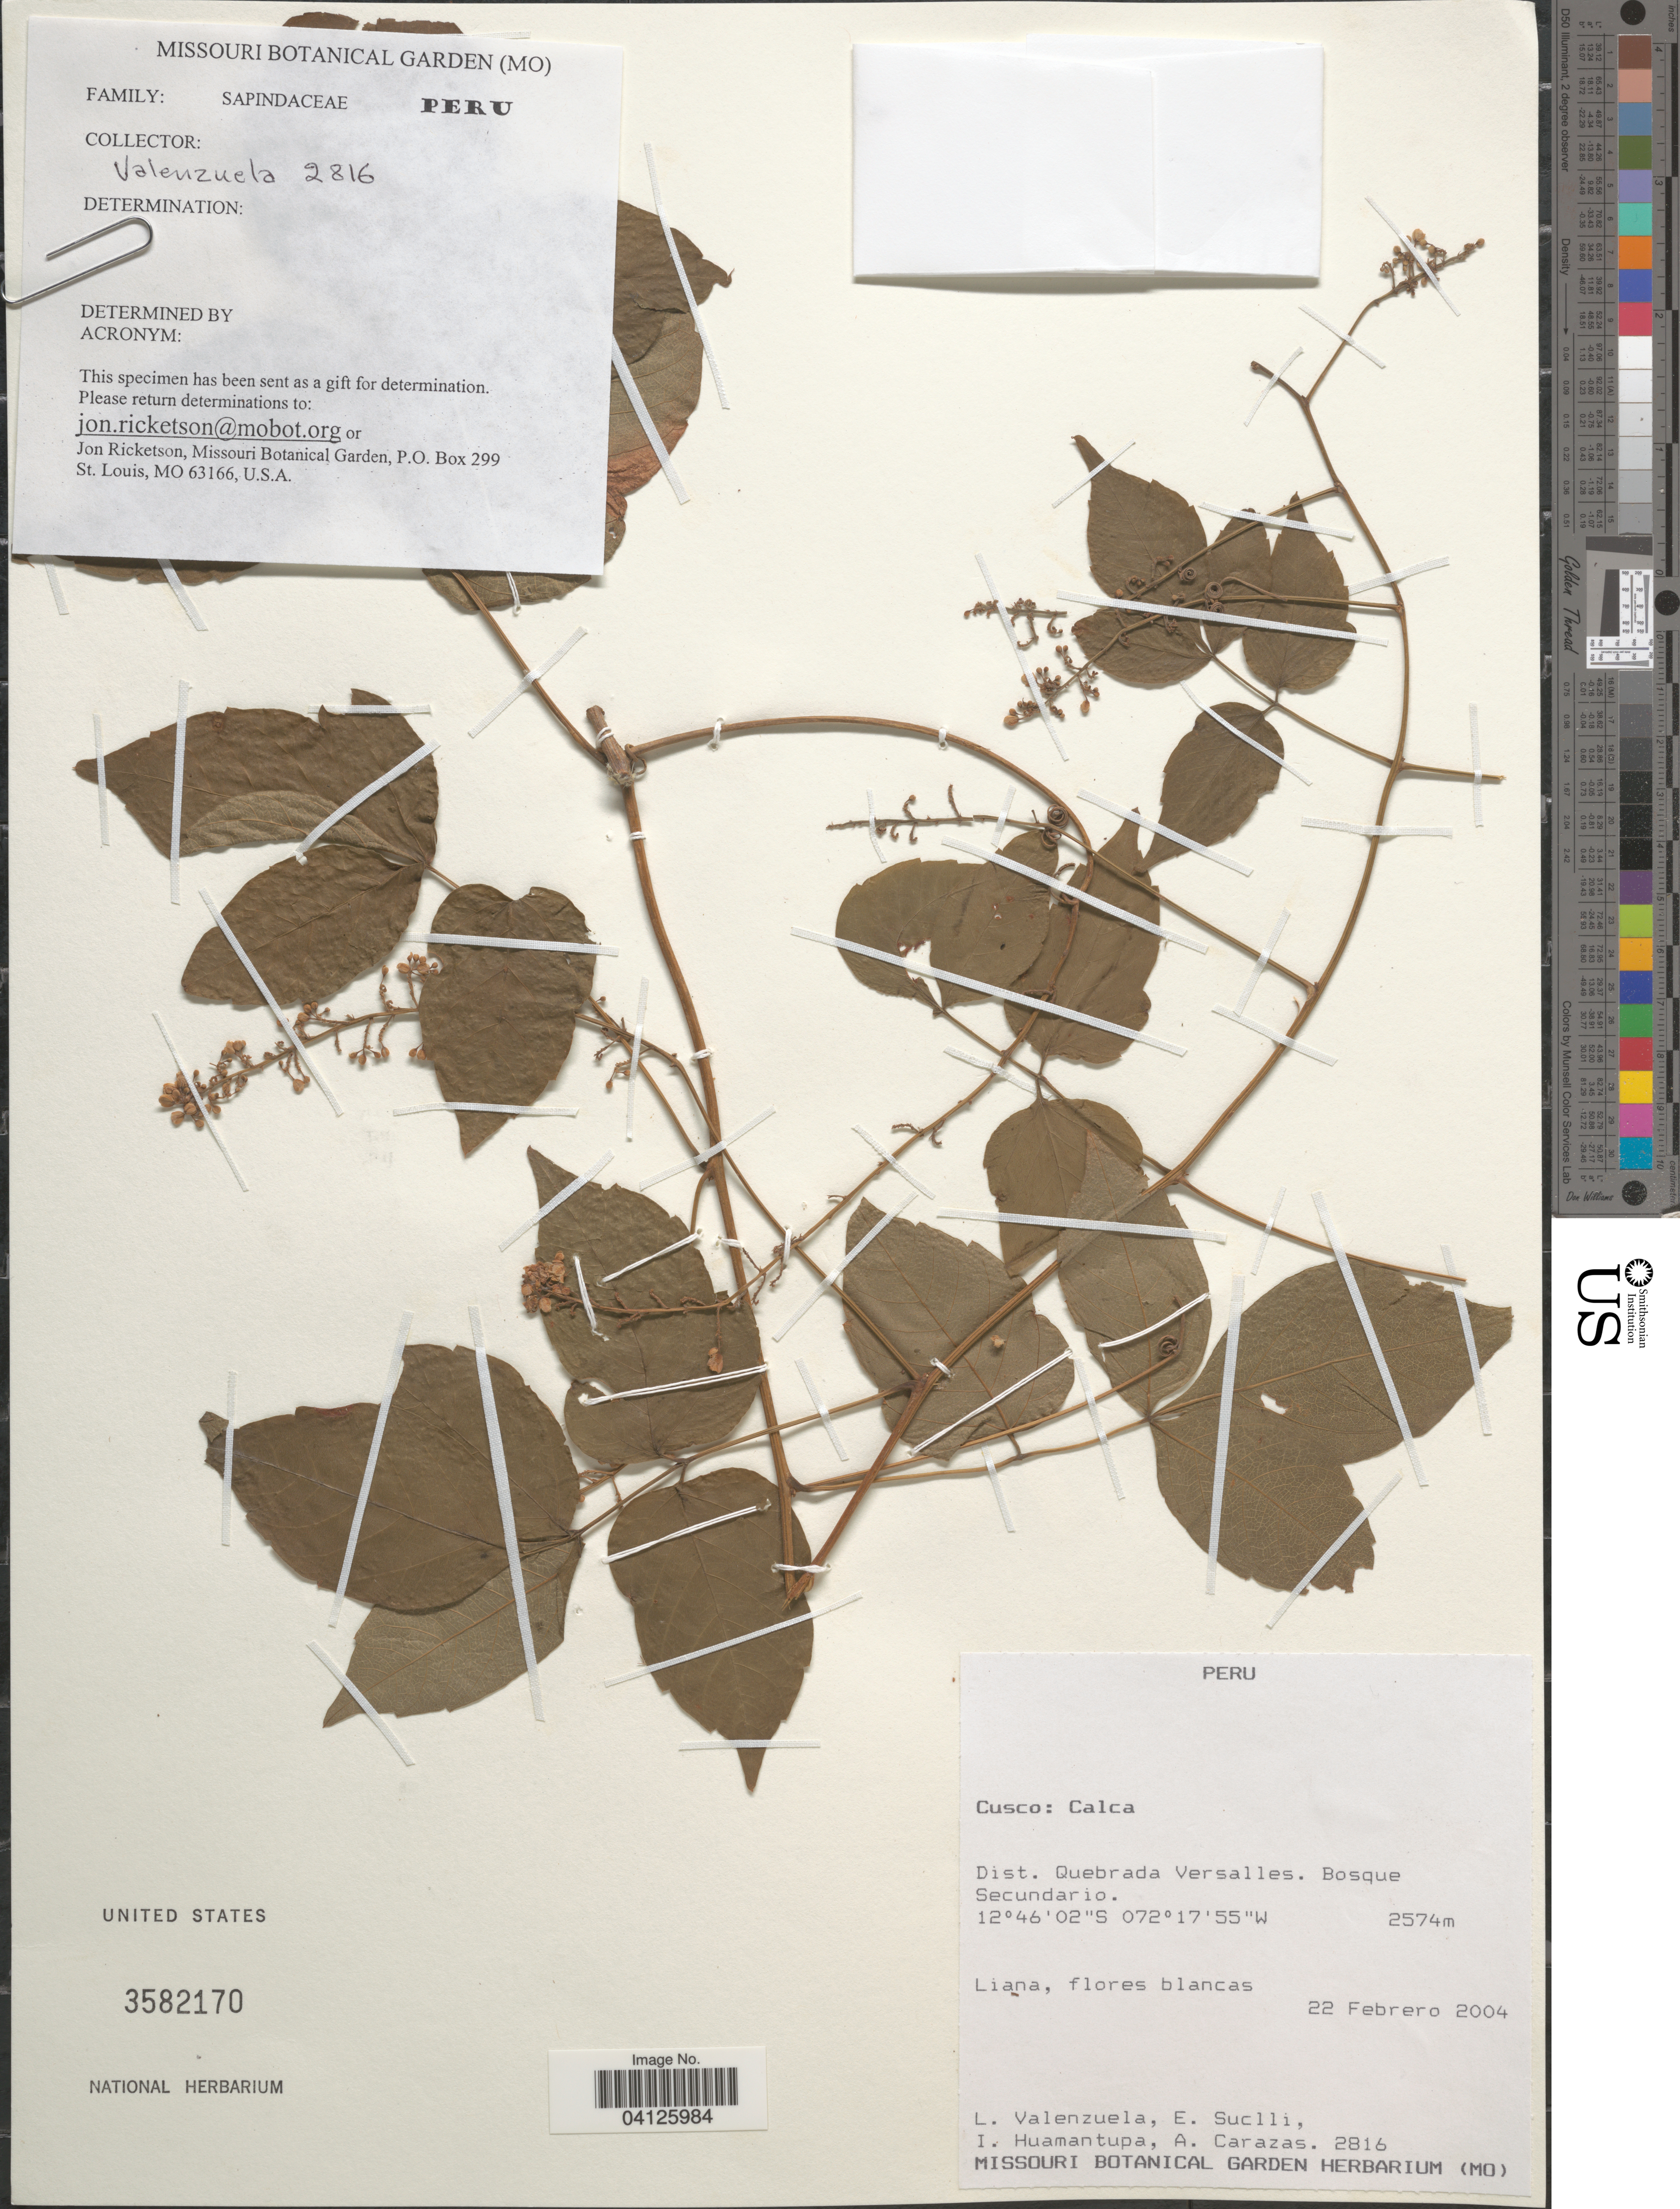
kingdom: Plantae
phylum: Tracheophyta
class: Magnoliopsida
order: Sapindales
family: Sapindaceae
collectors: L. Valenzuela, E. Suclli, I. Huamantupa & A. Carazas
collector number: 2816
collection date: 2004-02-22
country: Peru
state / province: Cusco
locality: Calca. Dist. Quebrada Versalles. Bosque Secundario.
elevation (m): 2574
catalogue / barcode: US 3582170